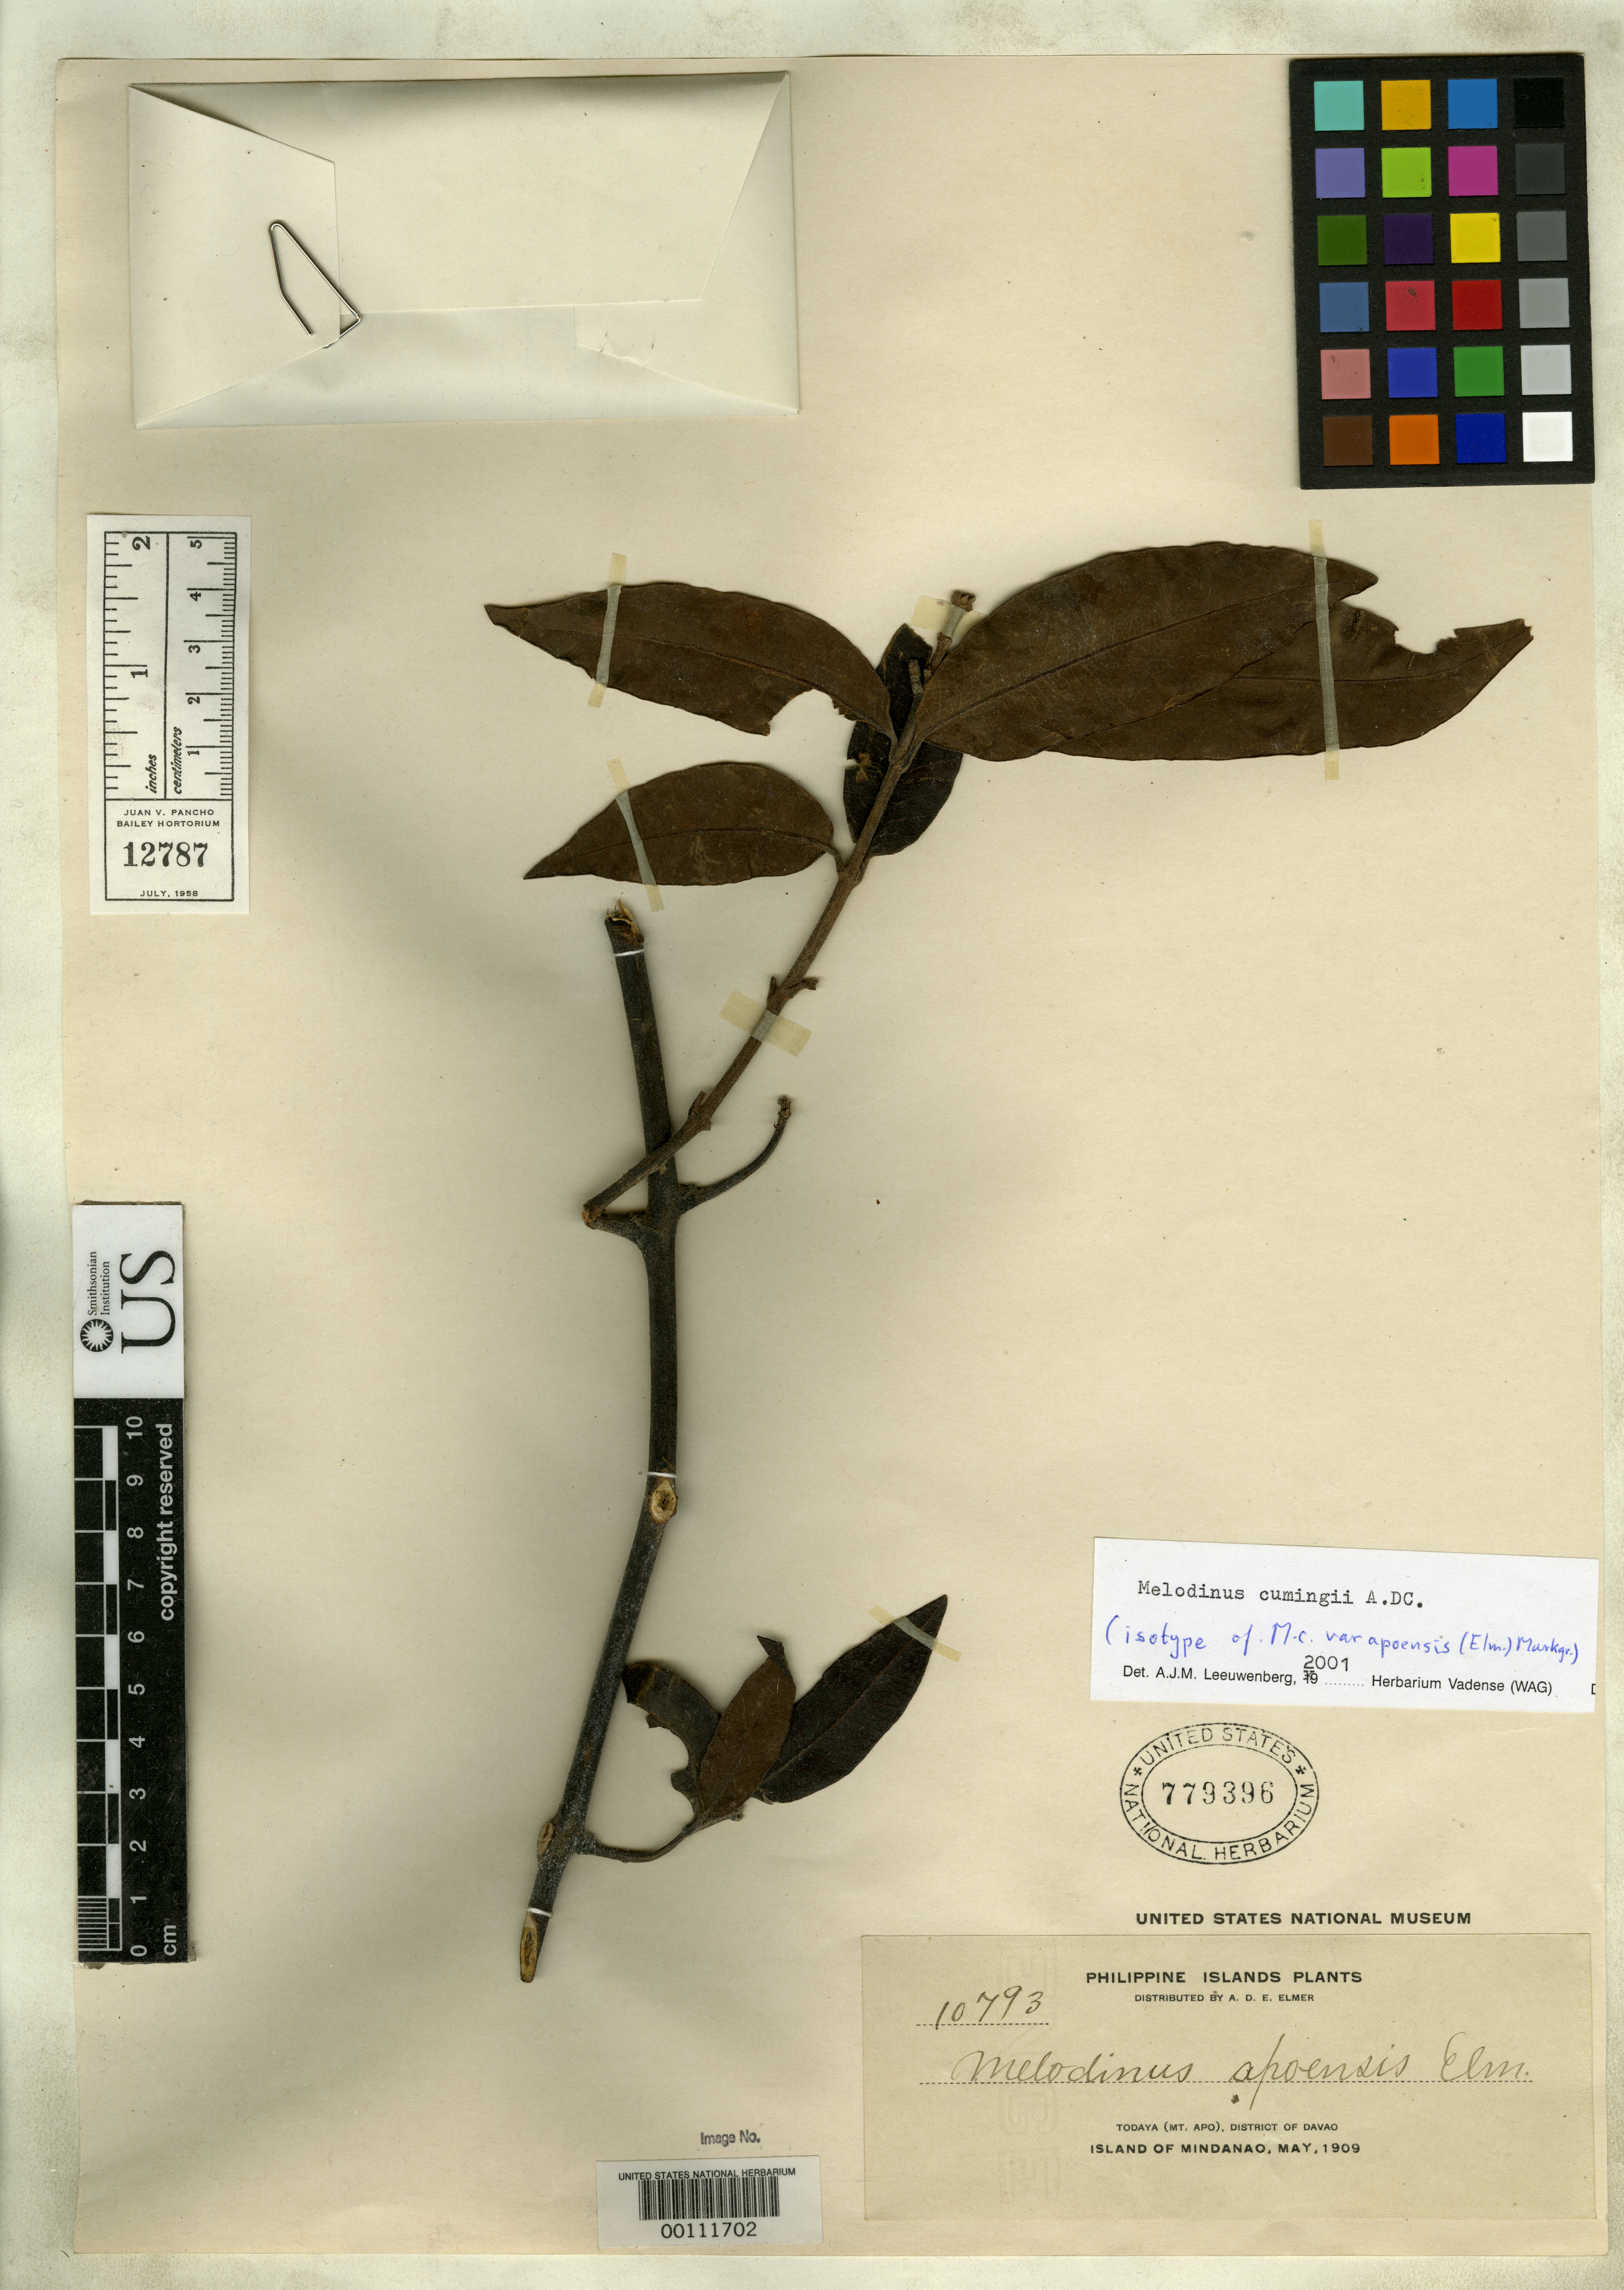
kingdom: Plantae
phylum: Tracheophyta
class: Magnoliopsida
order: Gentianales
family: Apocynaceae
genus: Melodinus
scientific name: Melodinus apoensis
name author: Elmer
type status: Isotype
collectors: A. D. E. Elmer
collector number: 10793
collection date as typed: May 1909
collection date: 1909-05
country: Philippines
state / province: Davao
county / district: Davao del Sur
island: Mindanao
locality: Todaya, Mt. Apo.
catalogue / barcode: US 779396